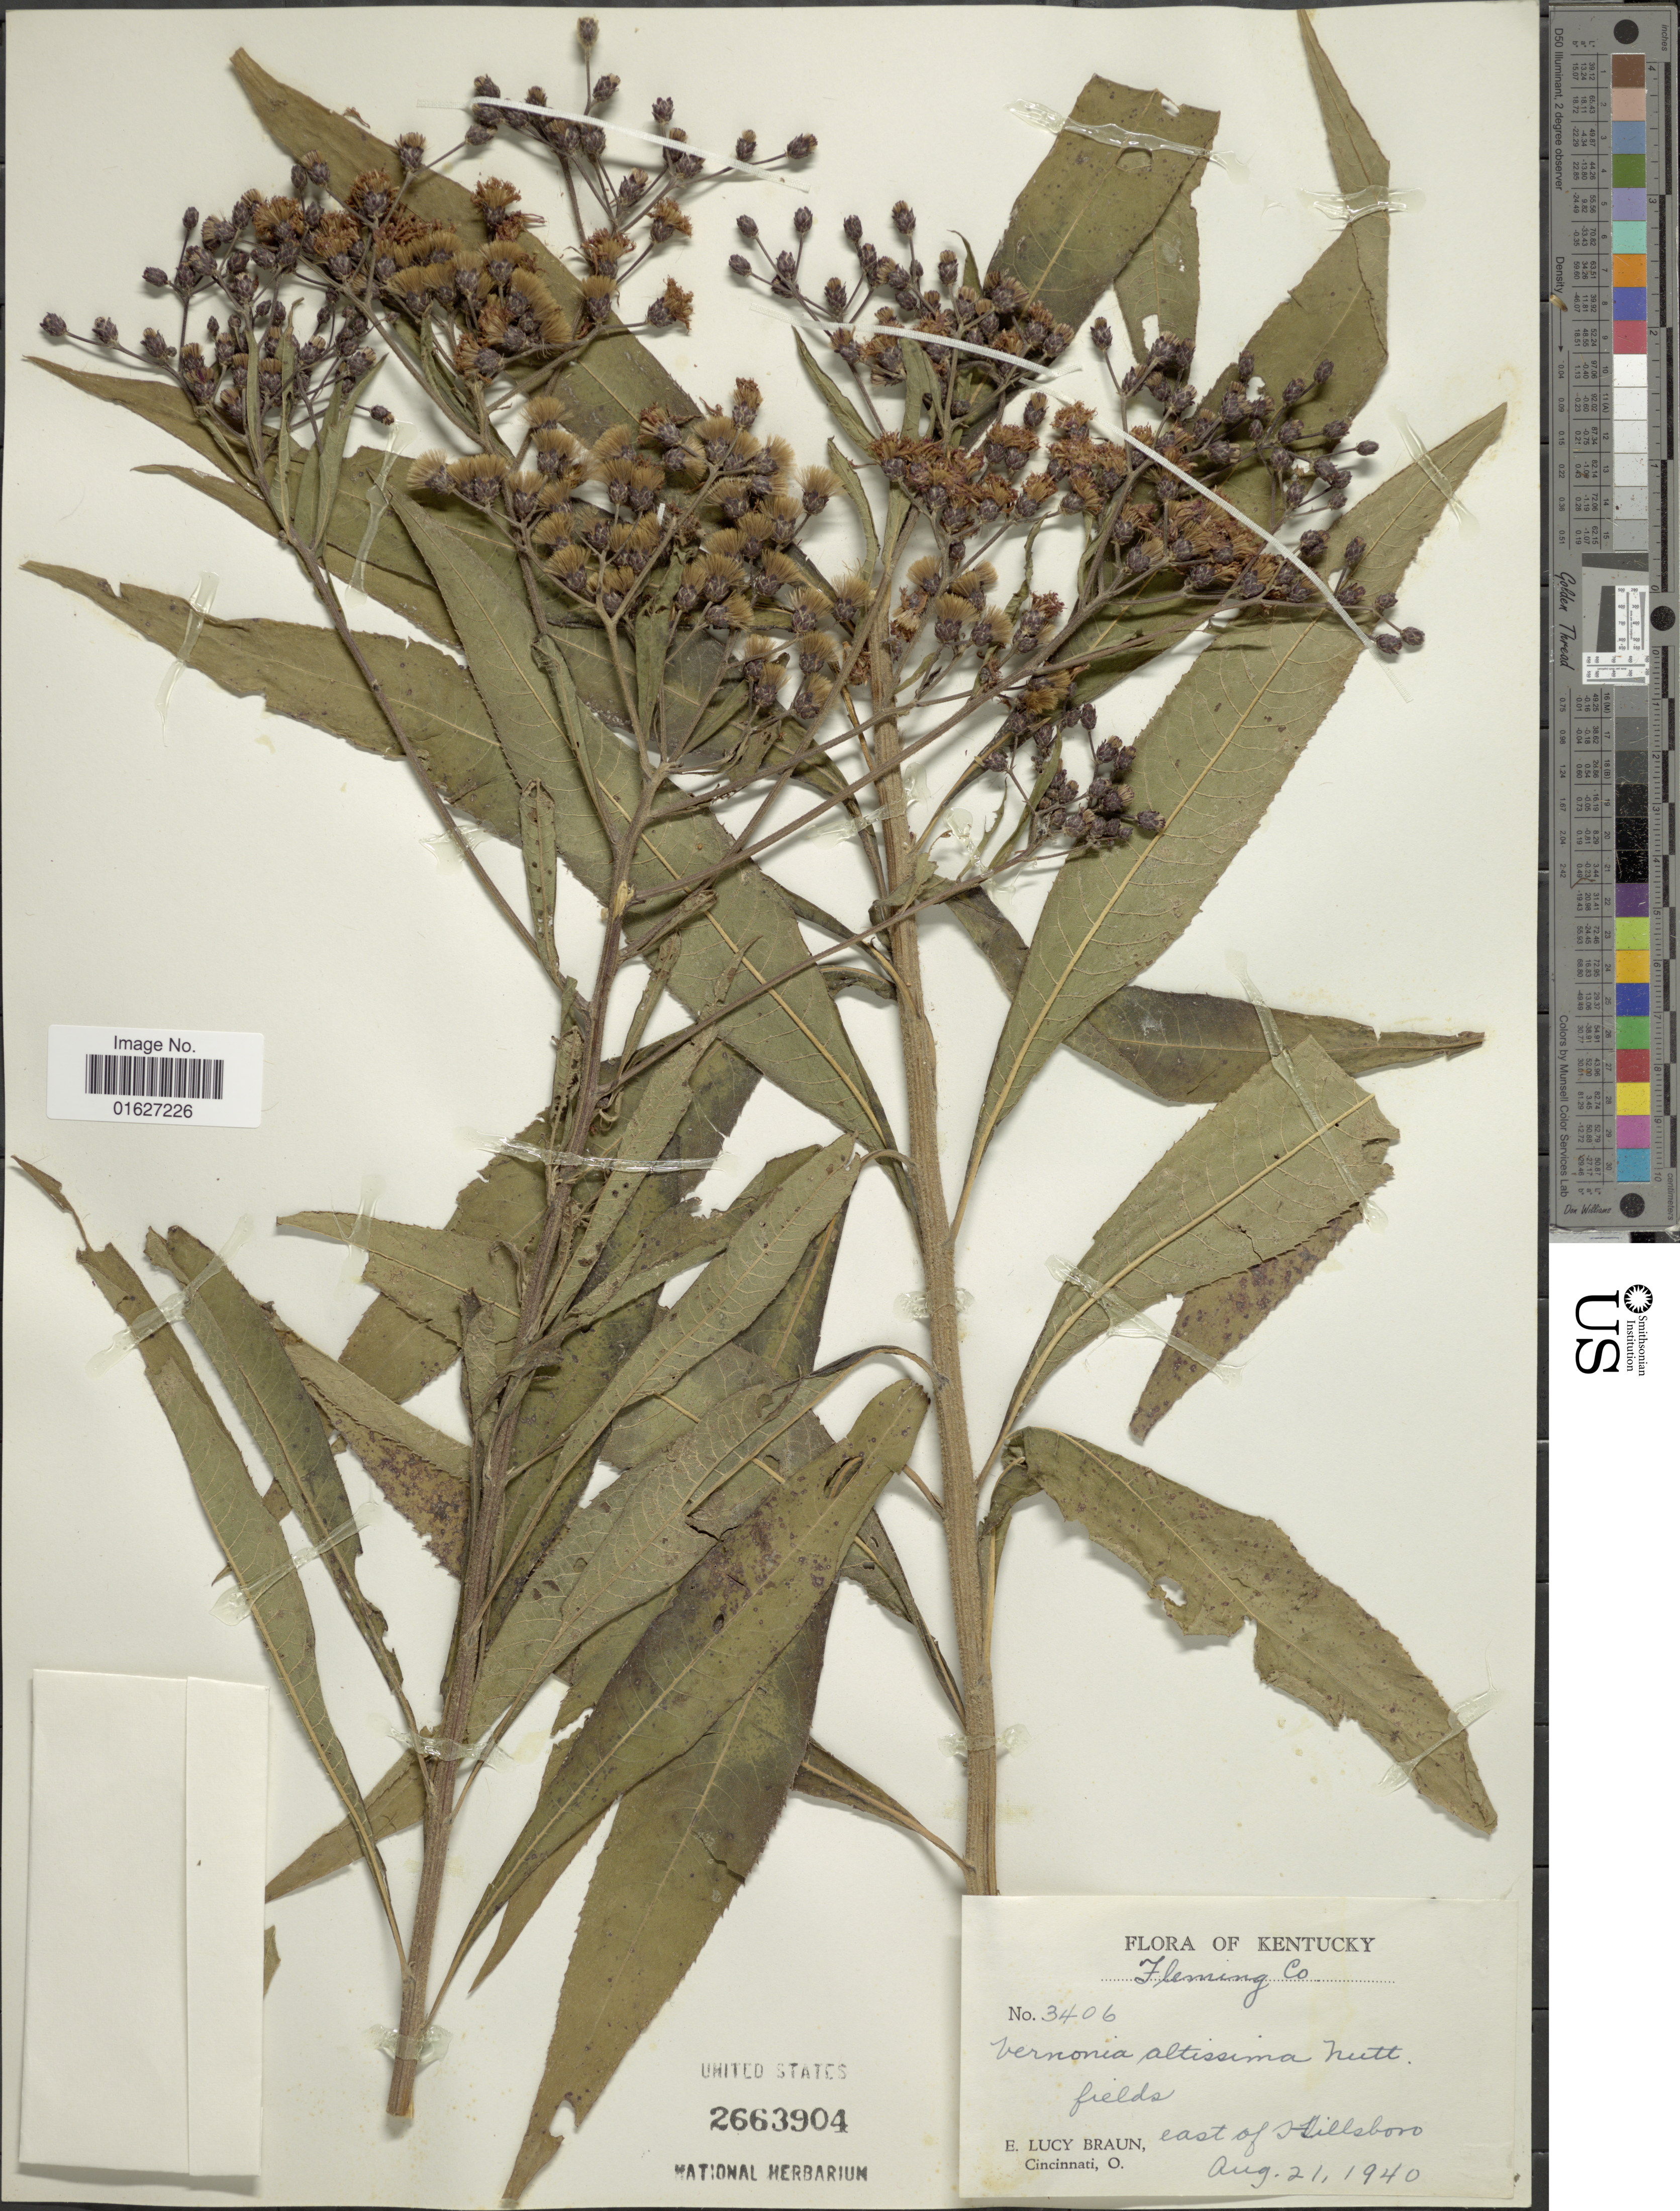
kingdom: Plantae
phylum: Tracheophyta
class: Magnoliopsida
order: Asterales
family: Asteraceae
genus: Vernonia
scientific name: Vernonia gigantea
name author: (Walter) Trel.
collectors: E. L. Braun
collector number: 3406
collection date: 1940-08-21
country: United States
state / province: Kentucky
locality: Kentucky. Fleming Co. east of Hillsboro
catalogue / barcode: US 2663904